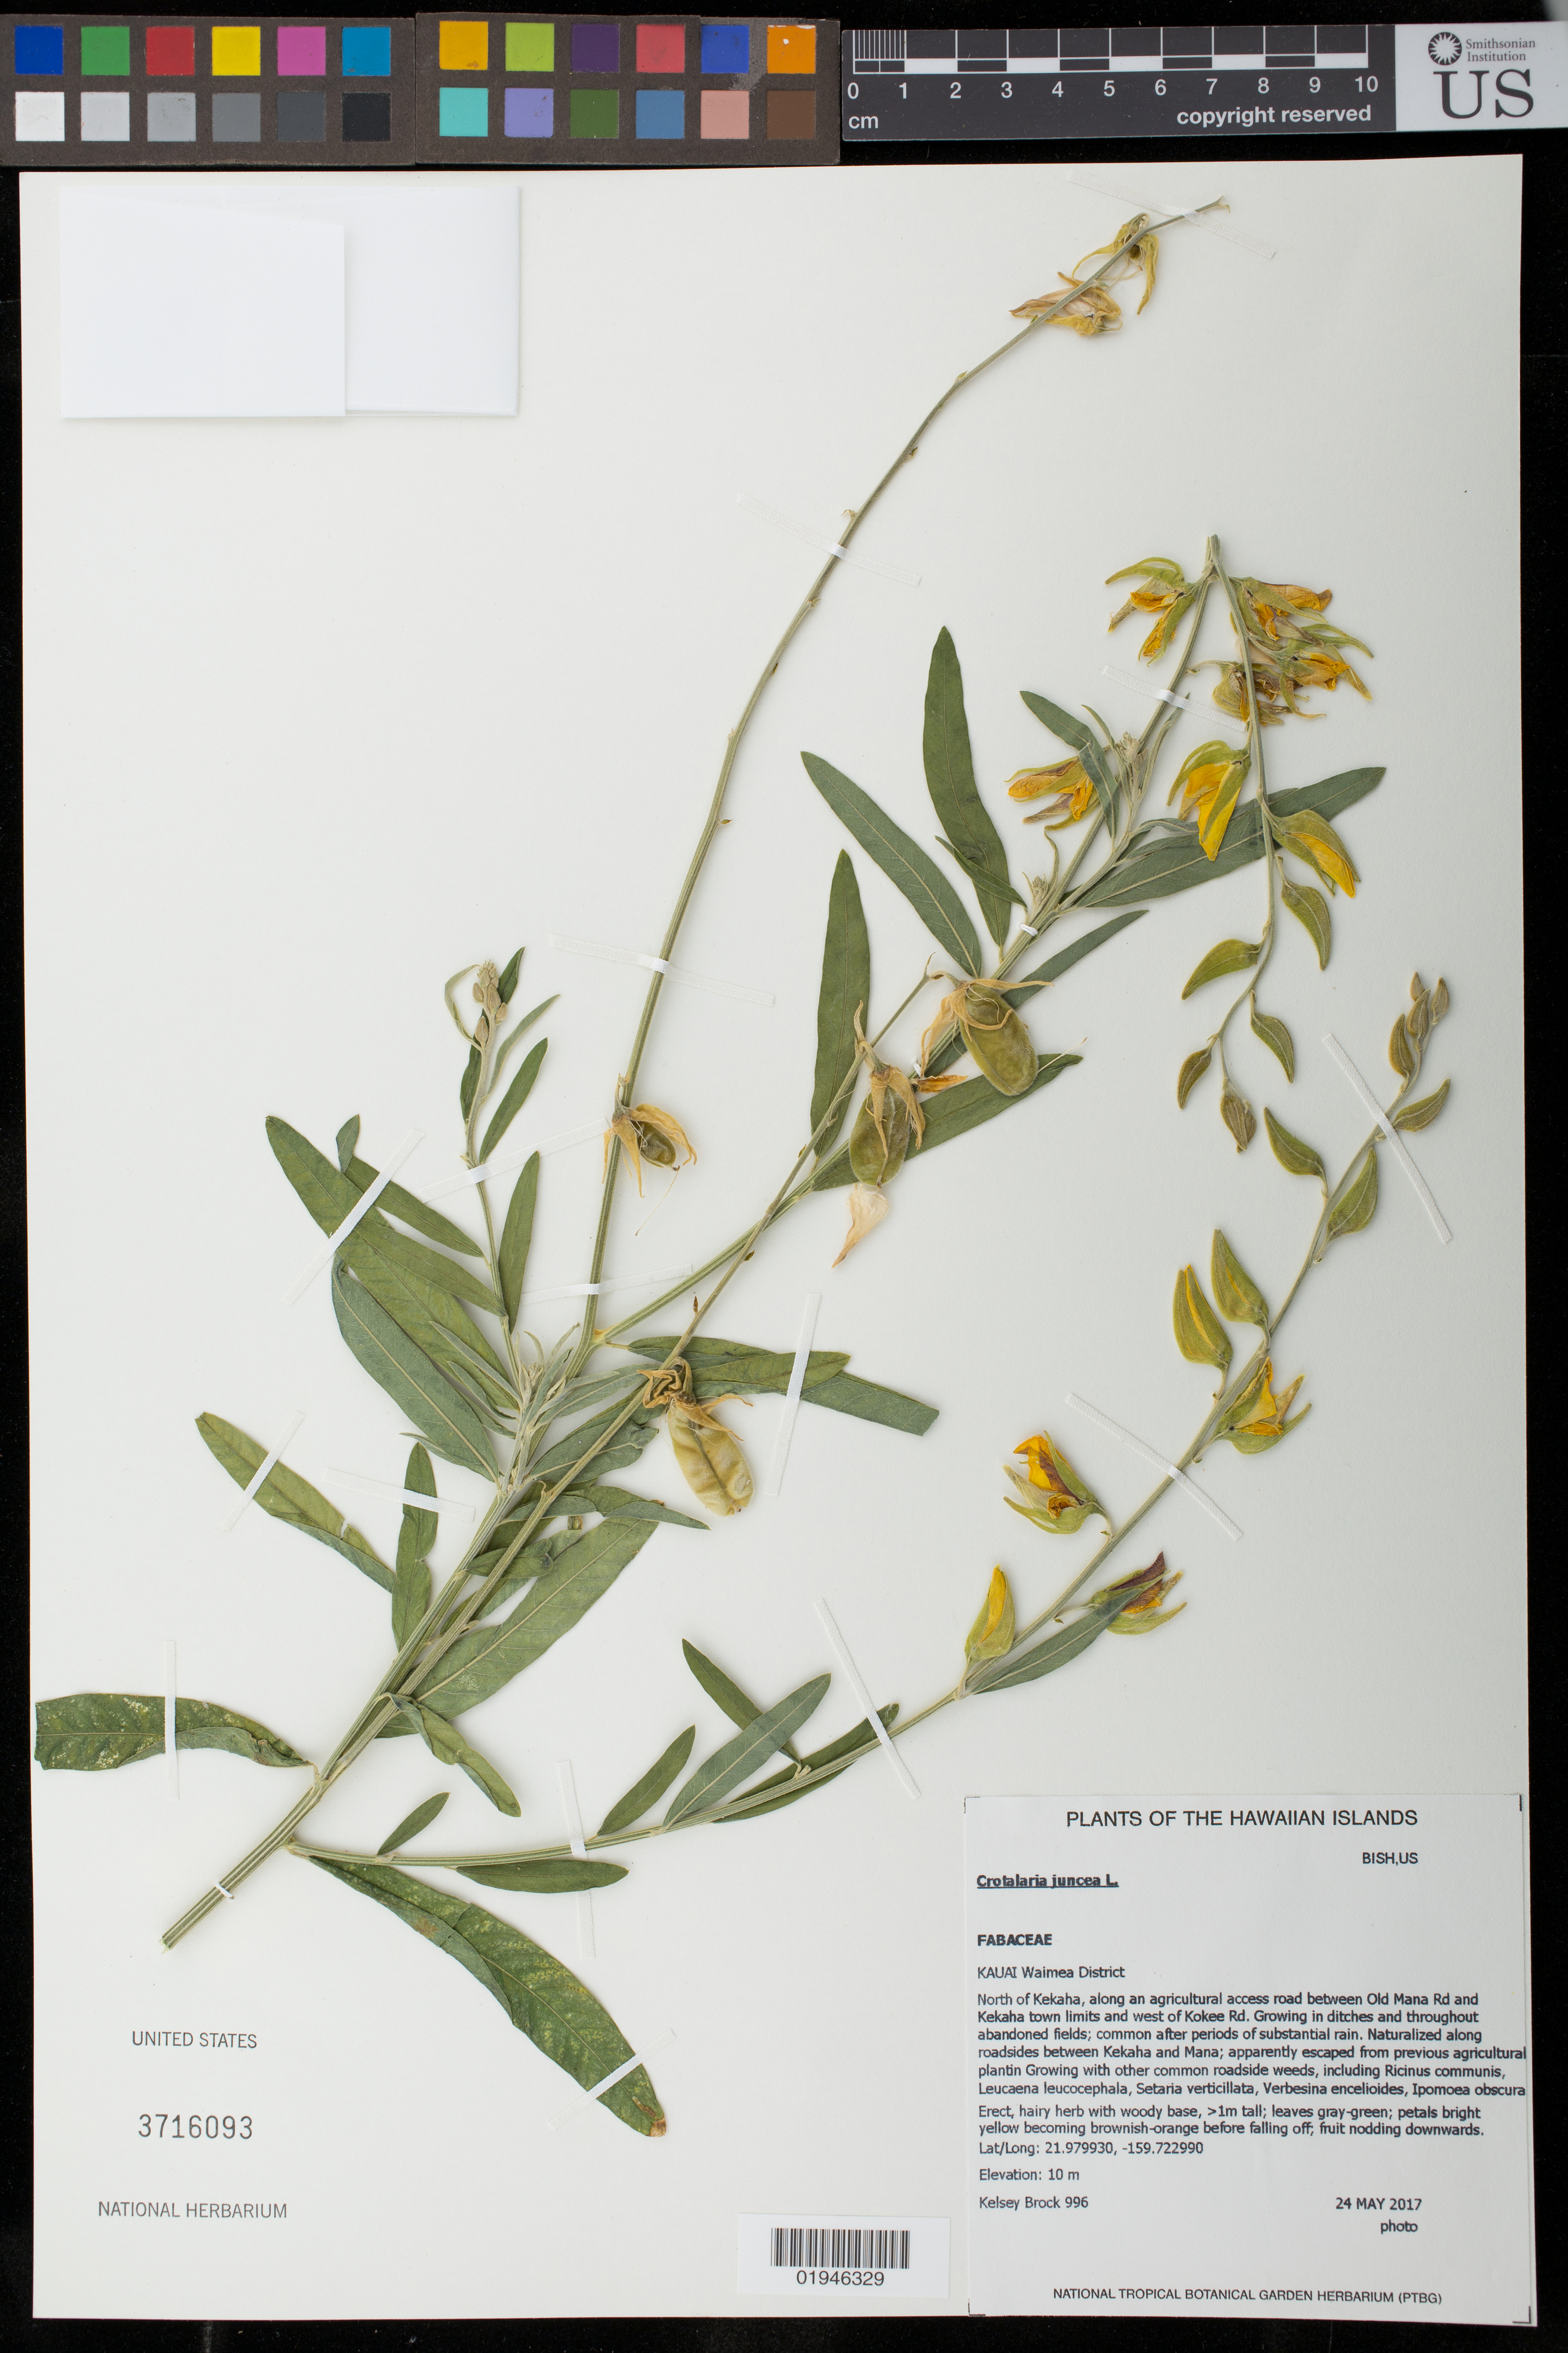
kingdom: Plantae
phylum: Tracheophyta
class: Magnoliopsida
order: Fabales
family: Fabaceae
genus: Crotalaria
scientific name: Crotalaria juncea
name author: L.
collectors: K. Brock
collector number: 996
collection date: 2017-05-24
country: United States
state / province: Hawaii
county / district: Kauai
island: Kaua'i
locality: Waimea District, North of Kekaha, along an agricultural access road between Old Mana Rd. and Kekaha town limits and west of Kokee Rd.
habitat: Ditches and throughout abandoned fields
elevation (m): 10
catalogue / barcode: US 3716093